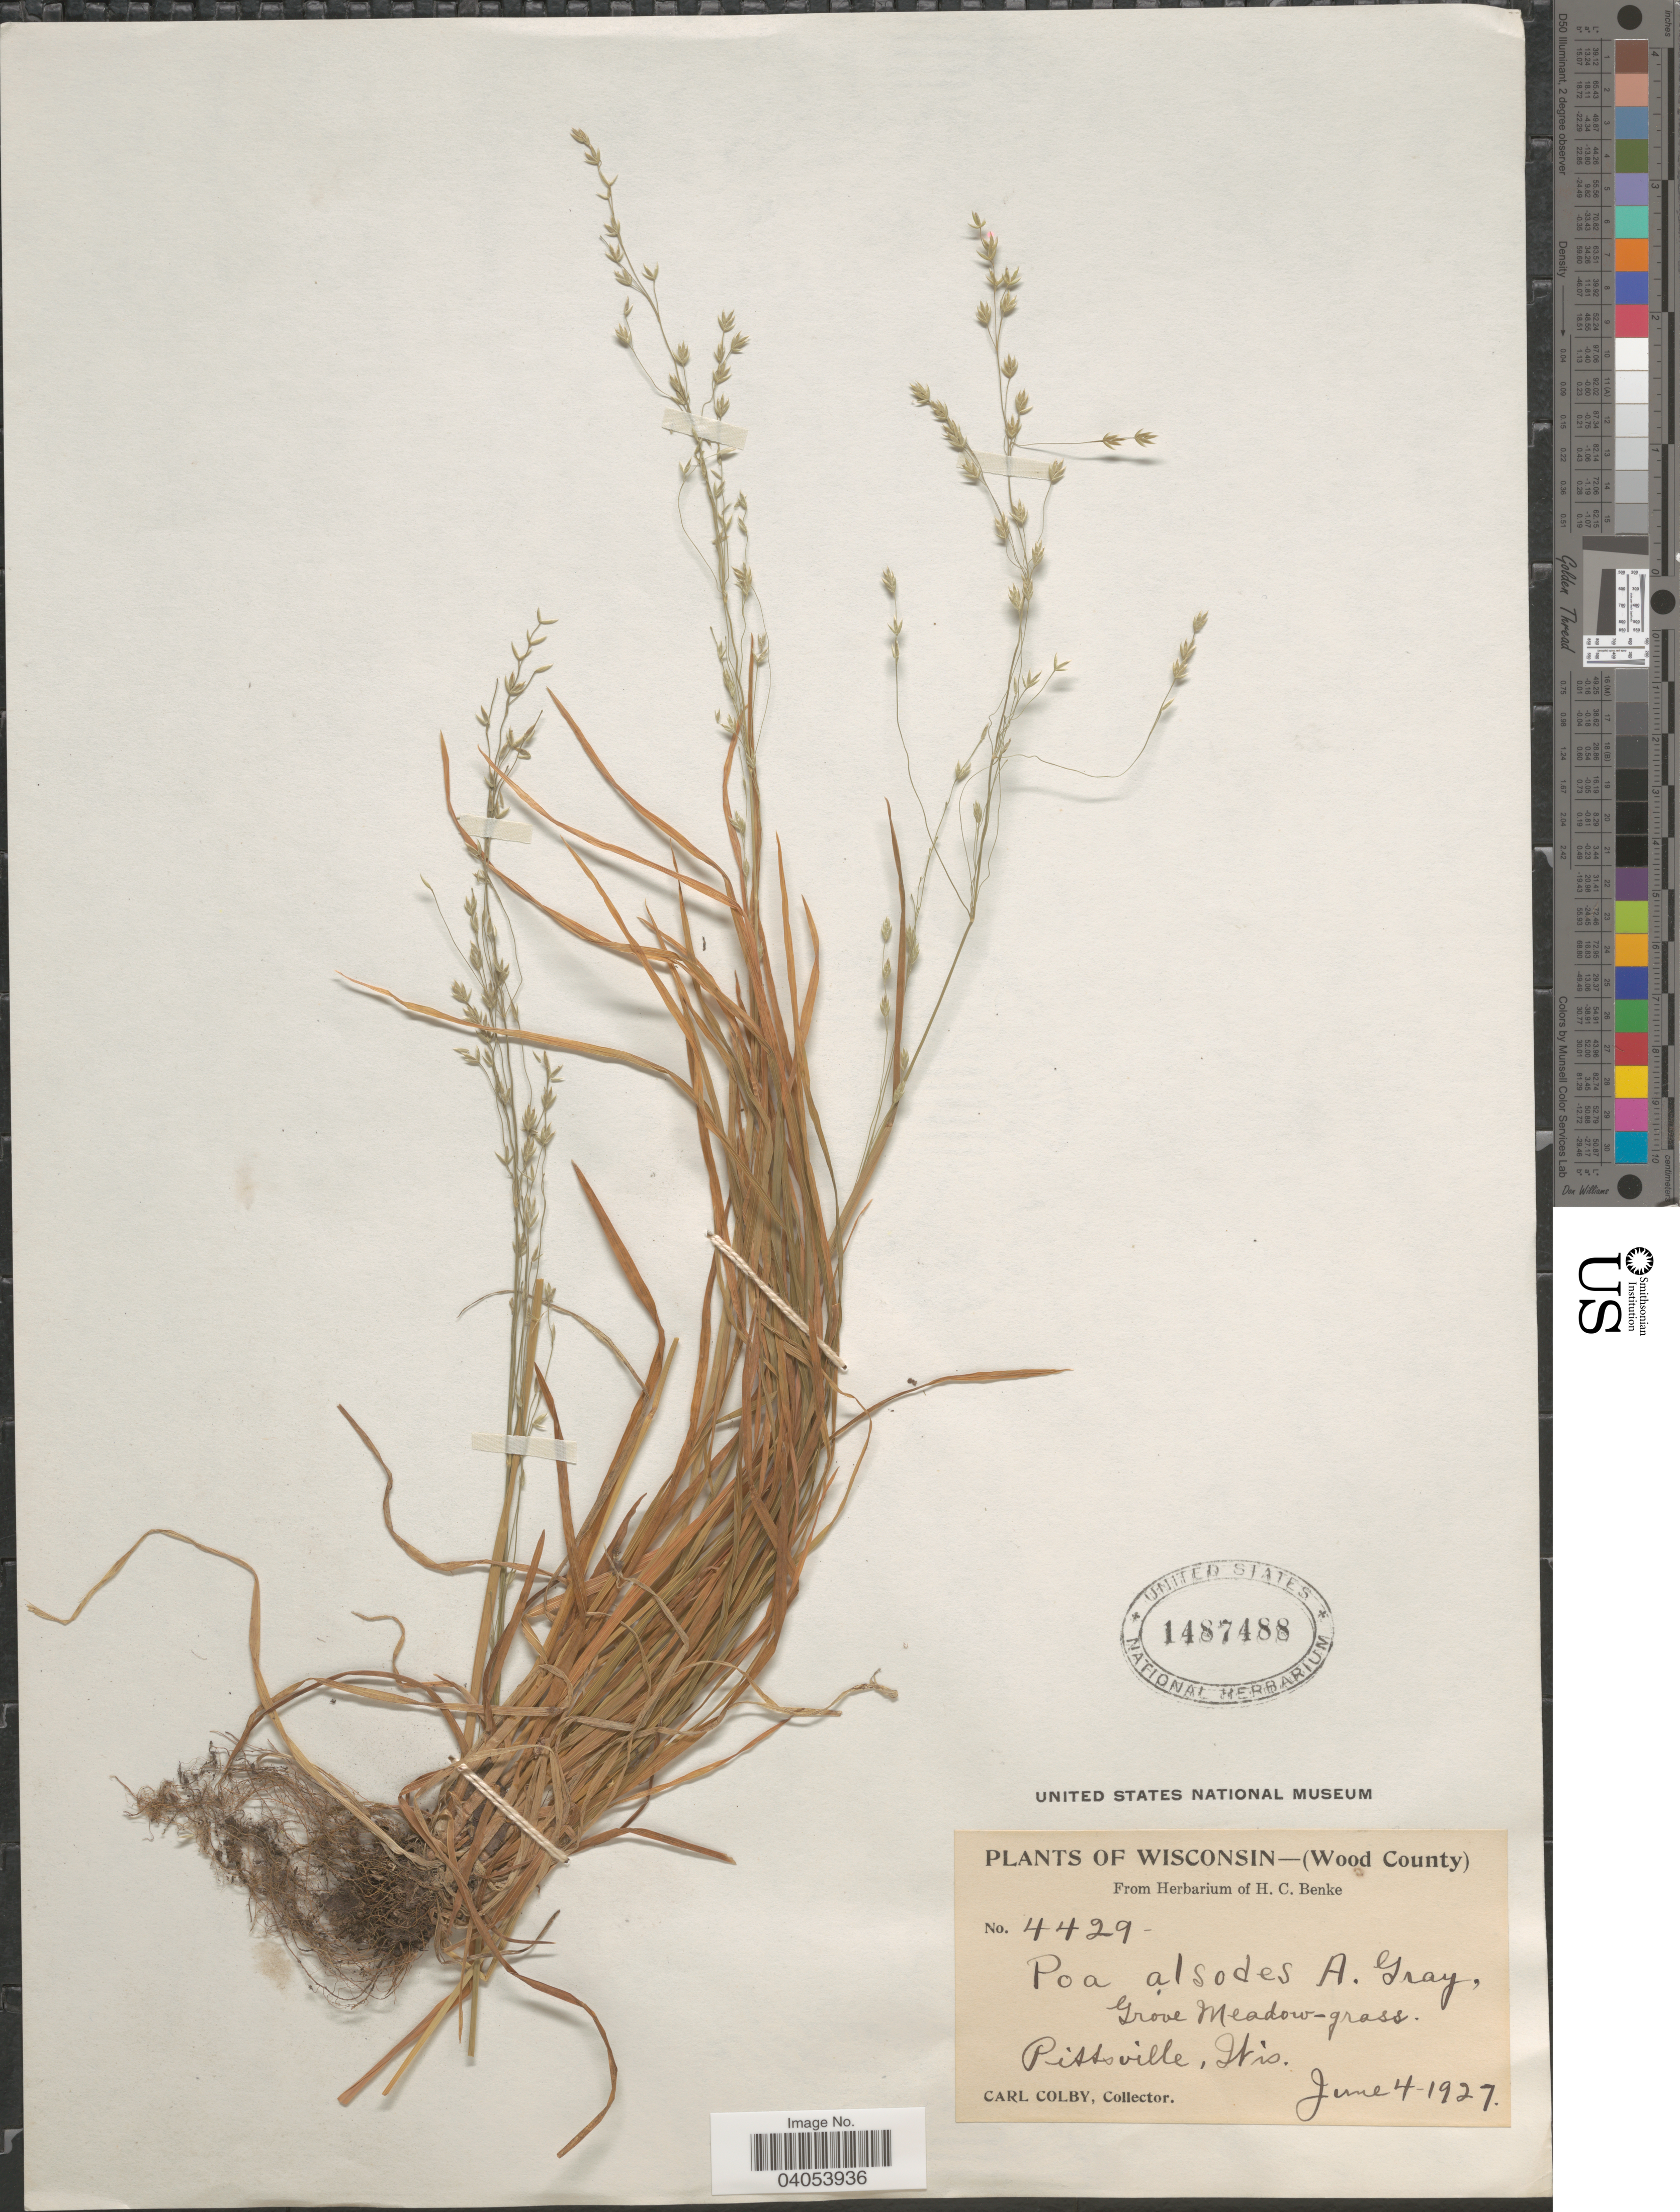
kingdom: Plantae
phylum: Tracheophyta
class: Liliopsida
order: Poales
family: Poaceae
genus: Poa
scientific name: Poa alsodes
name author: A. Gray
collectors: C. Colby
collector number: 4429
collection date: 1927-06-04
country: United States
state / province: Wisconsin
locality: (Wood County). Pittsville.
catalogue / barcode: US 1487488